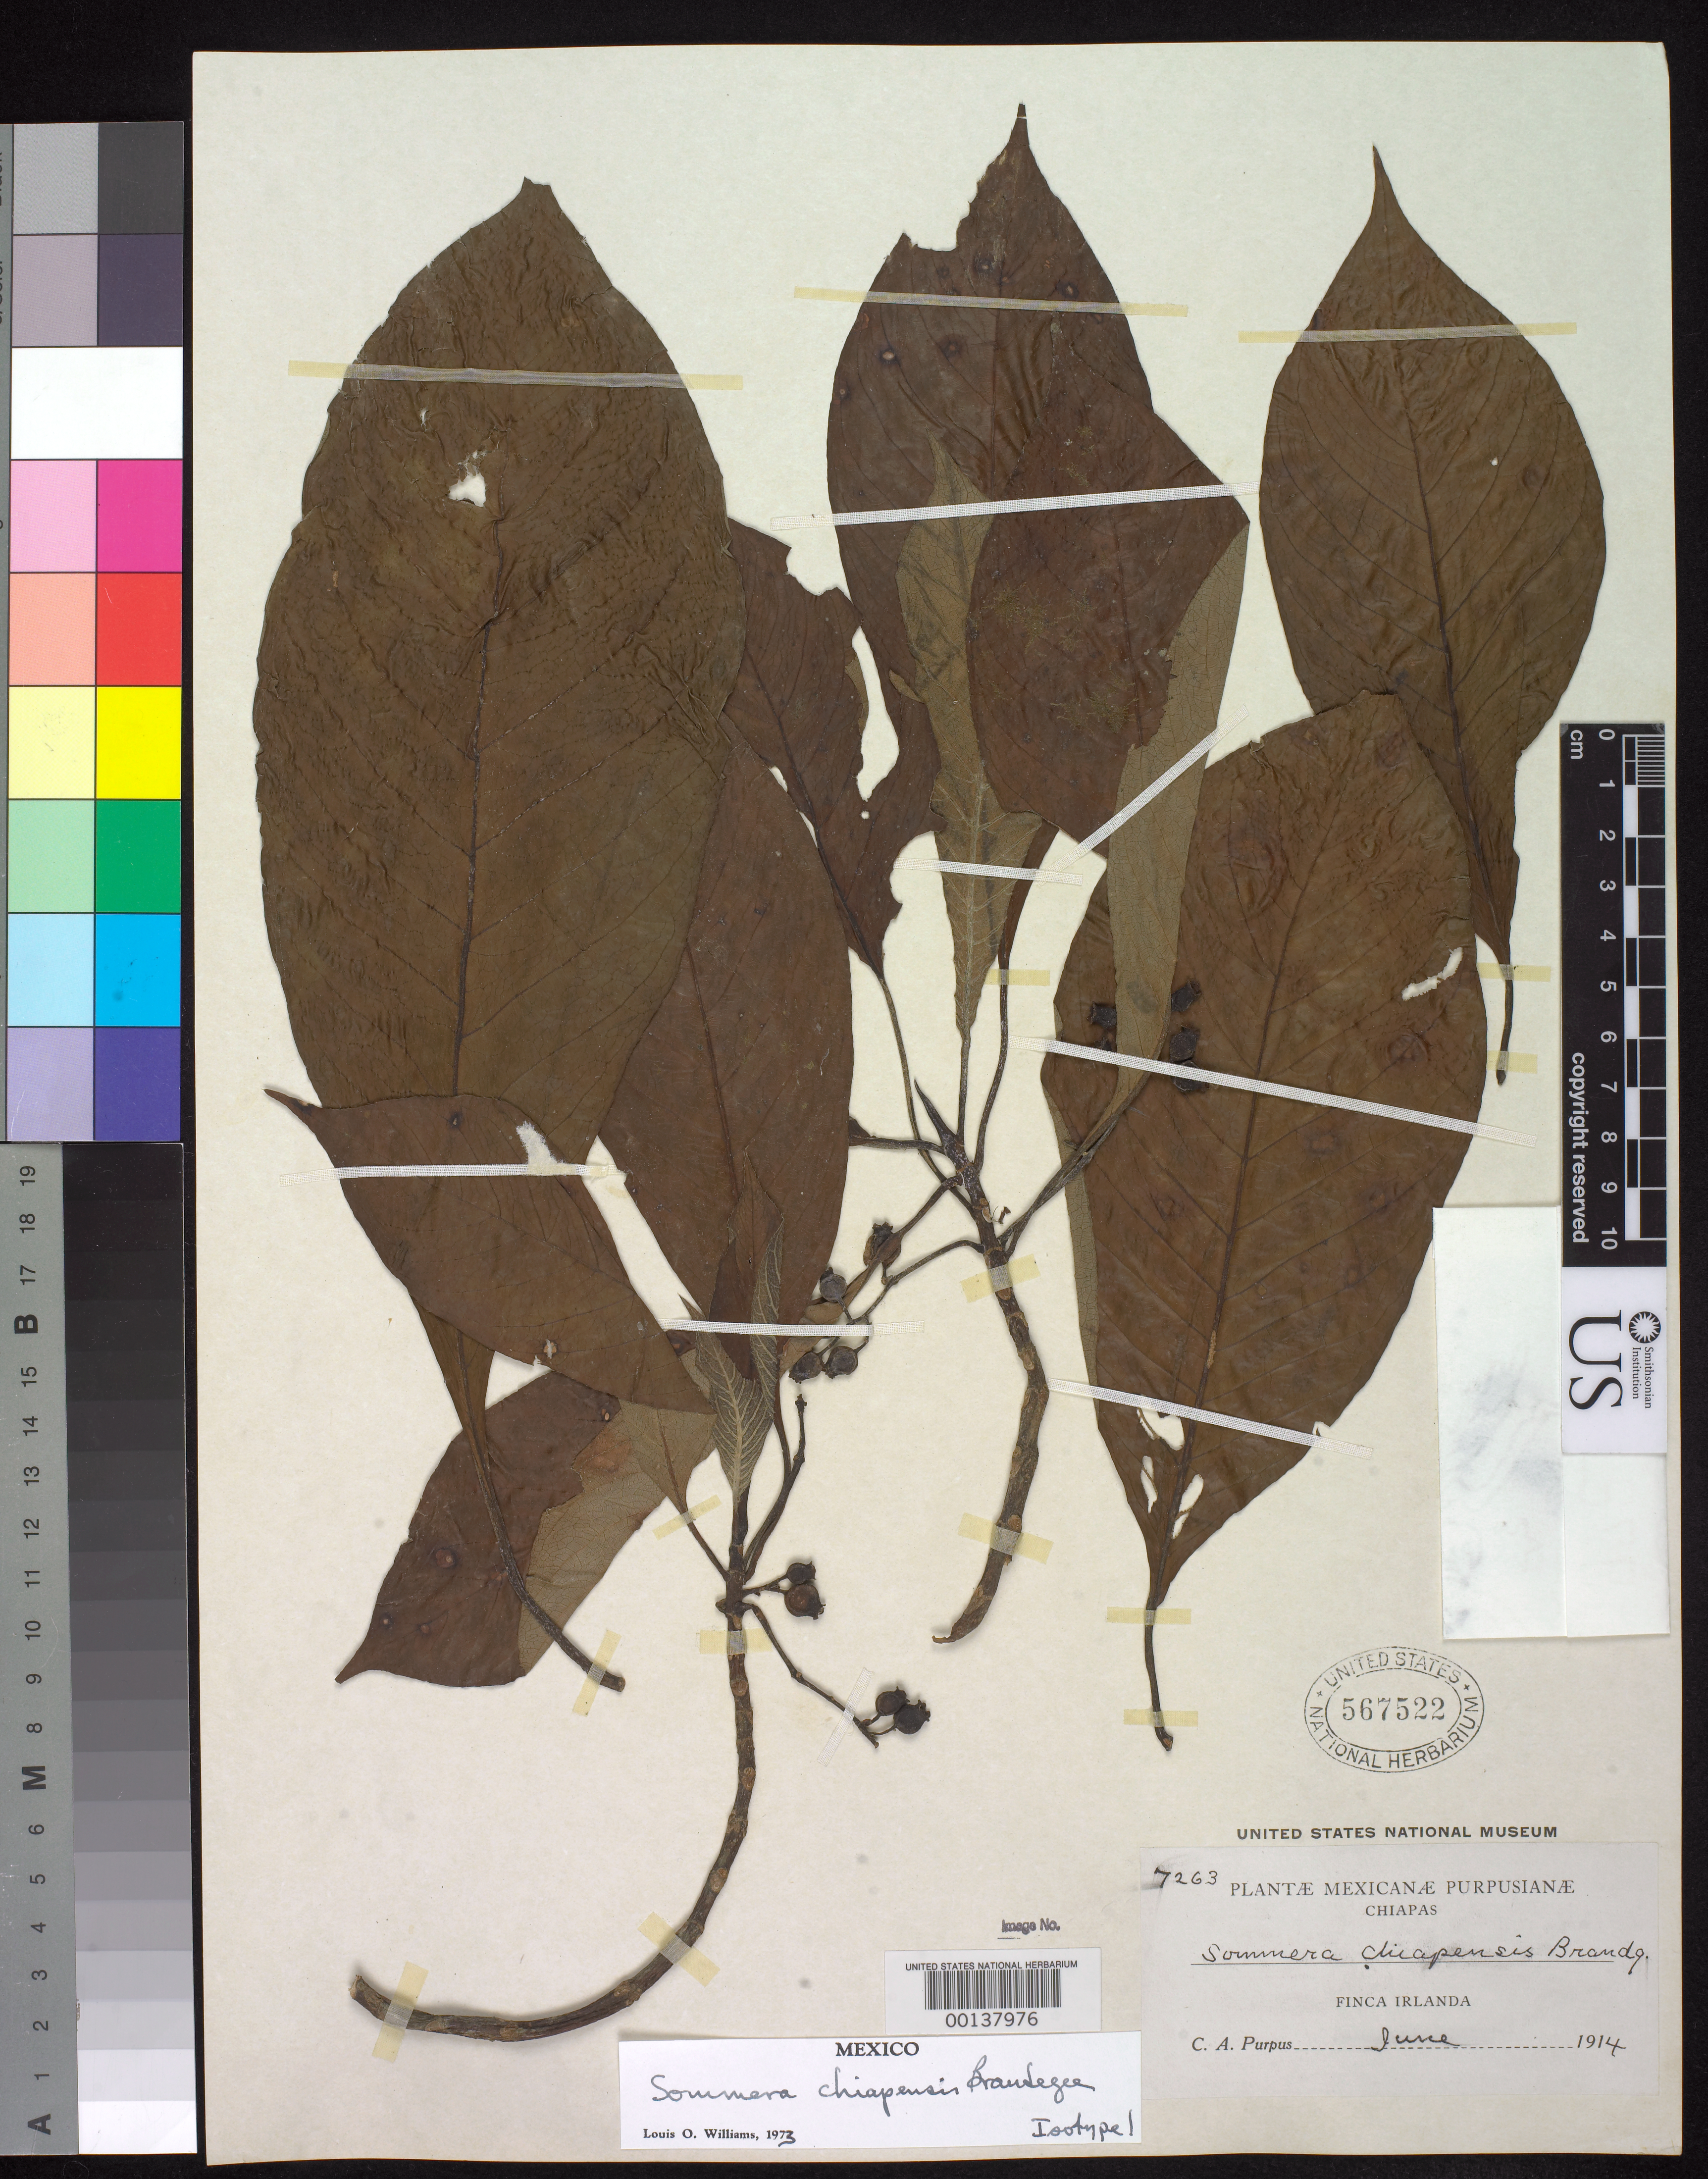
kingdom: Plantae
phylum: Tracheophyta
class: Magnoliopsida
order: Gentianales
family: Rubiaceae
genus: Sommera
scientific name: Sommera chiapensis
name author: Brandegee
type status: Isotype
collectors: C. A. Purpus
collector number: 7263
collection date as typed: Jun 1914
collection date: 1914-06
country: Mexico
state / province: Chiapas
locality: Near Finca Irlanda.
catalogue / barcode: US 567522